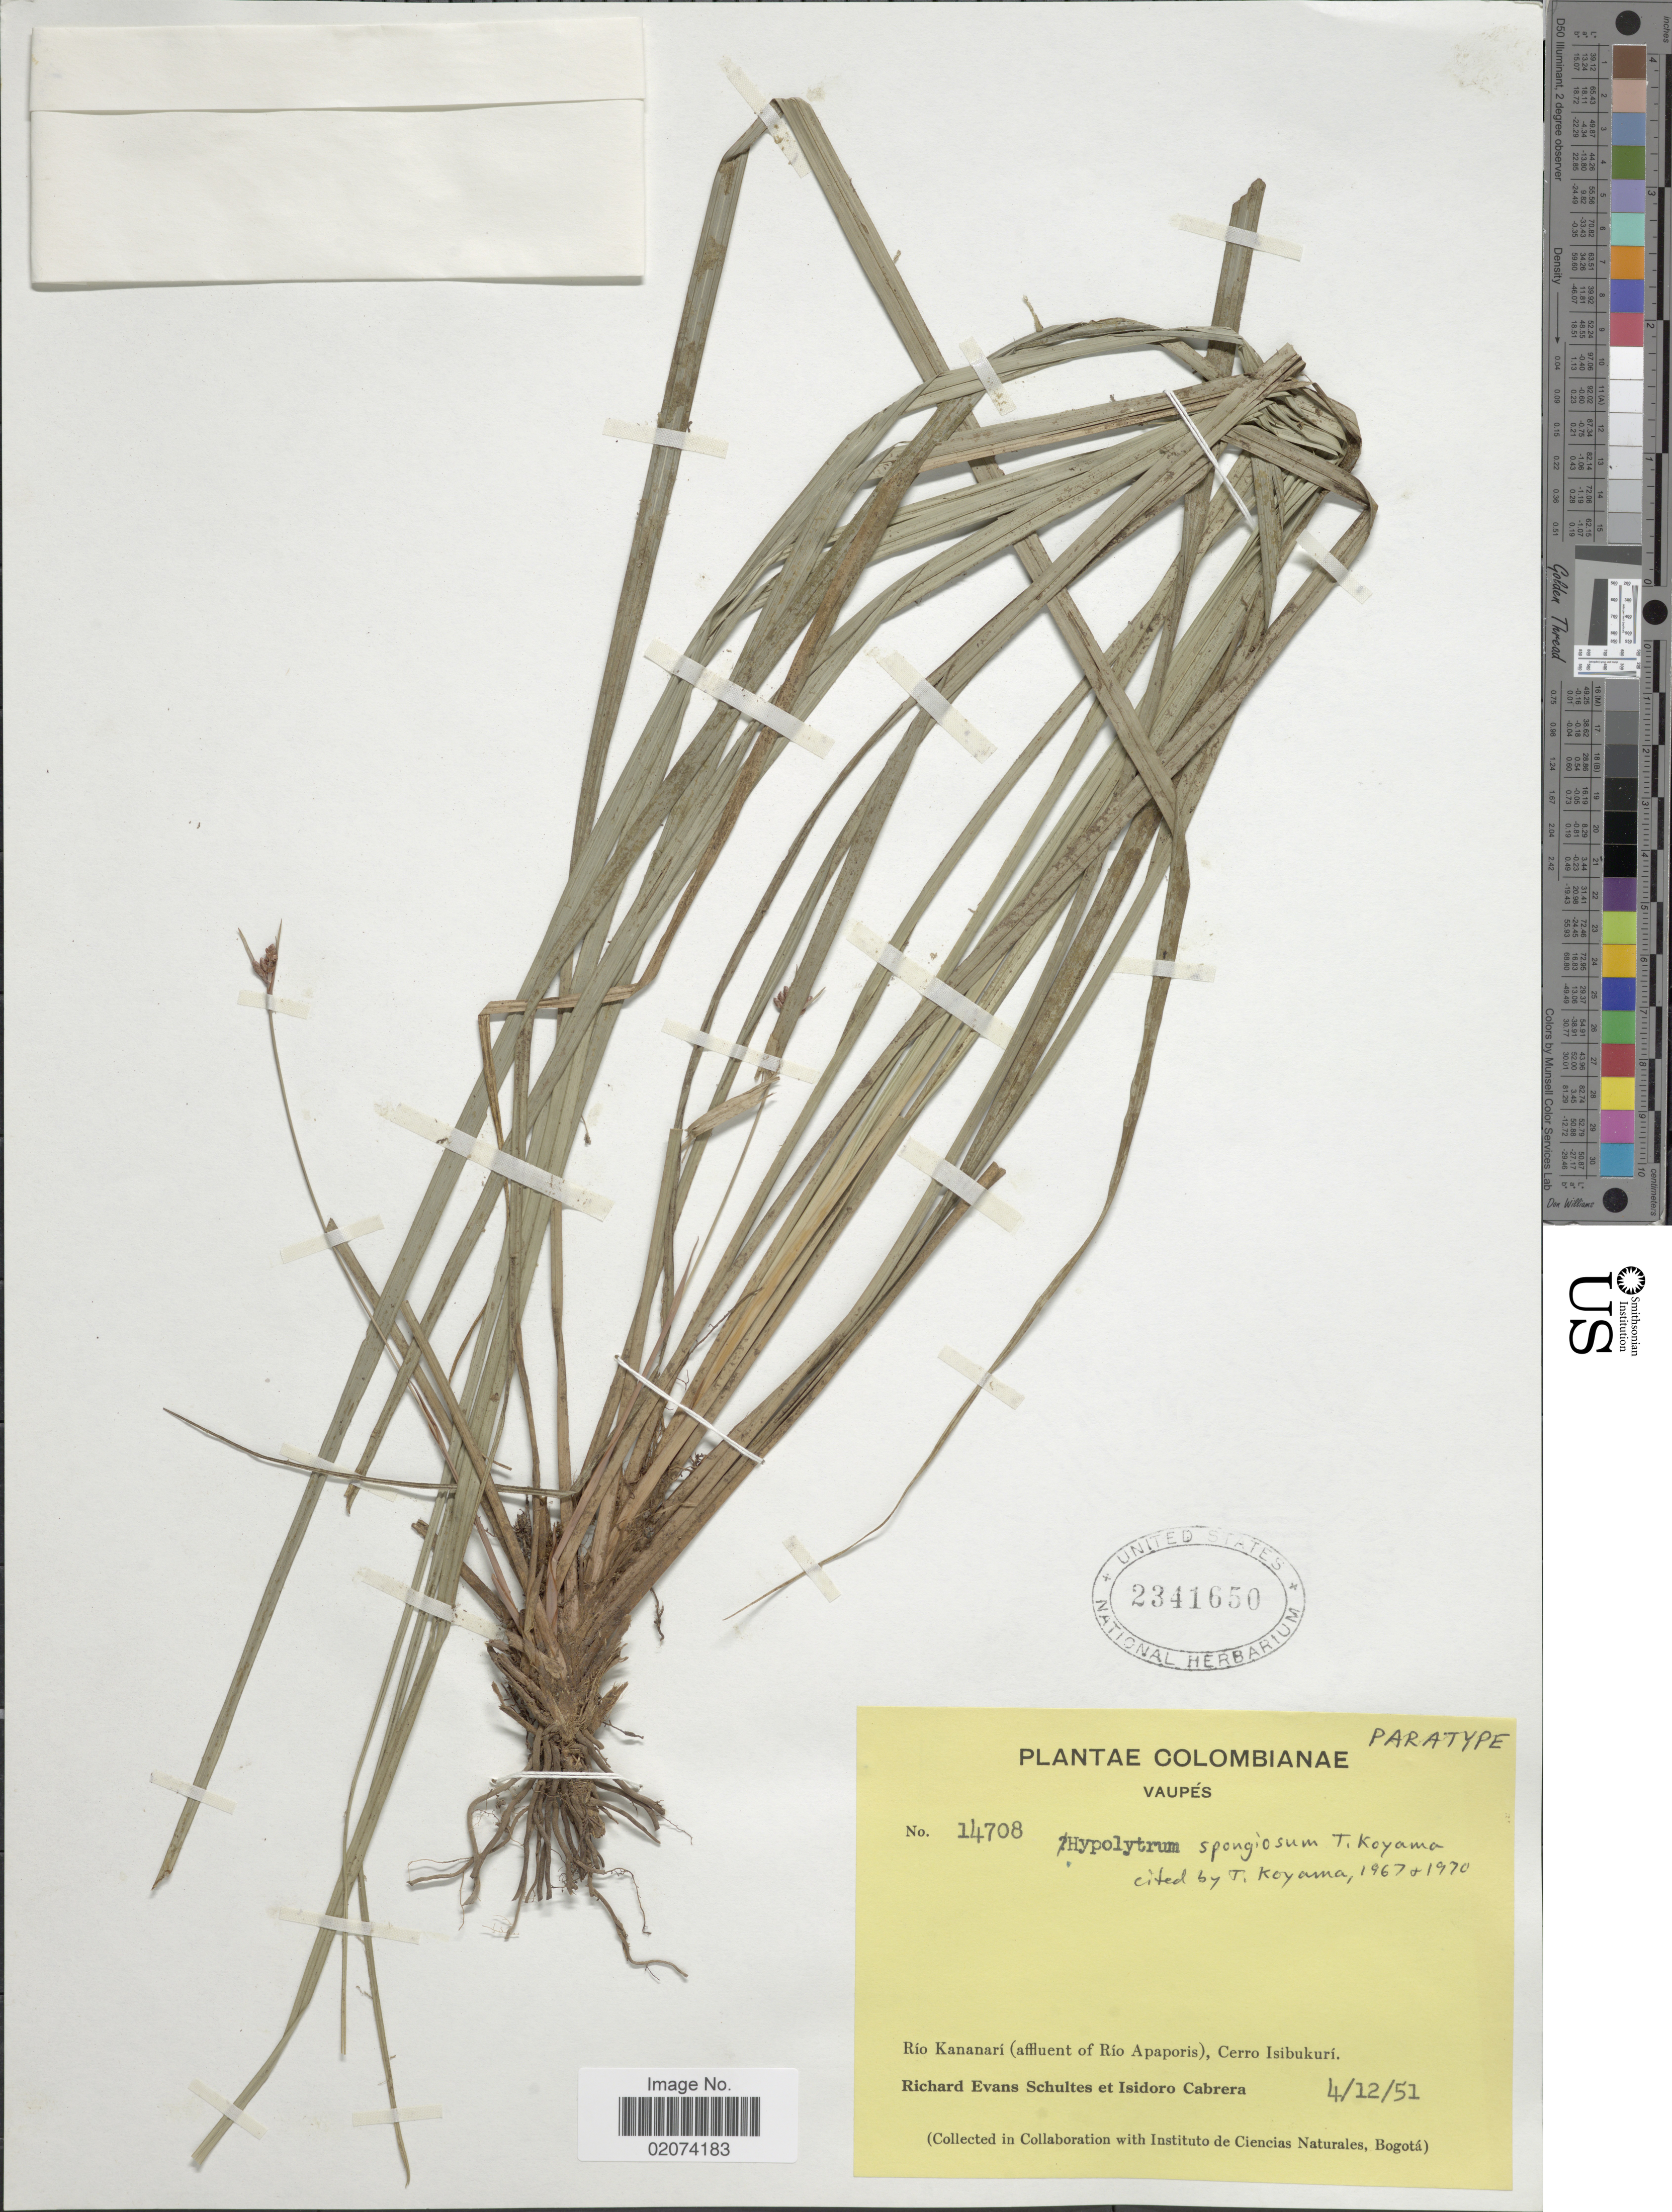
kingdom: Plantae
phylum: Tracheophyta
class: Liliopsida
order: Poales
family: Cyperaceae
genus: Hypolytrum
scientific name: Hypolytrum spongiosum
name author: T. Koyama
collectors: R. E. Schultes & I. Cabrera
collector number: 14708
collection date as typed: Transcribed d/m/y: 4/12/51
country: Colombia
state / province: Vaupés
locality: Rio Kananari (affluent of Rio Apaporis), Cerro Isibukuri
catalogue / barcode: US 2341650